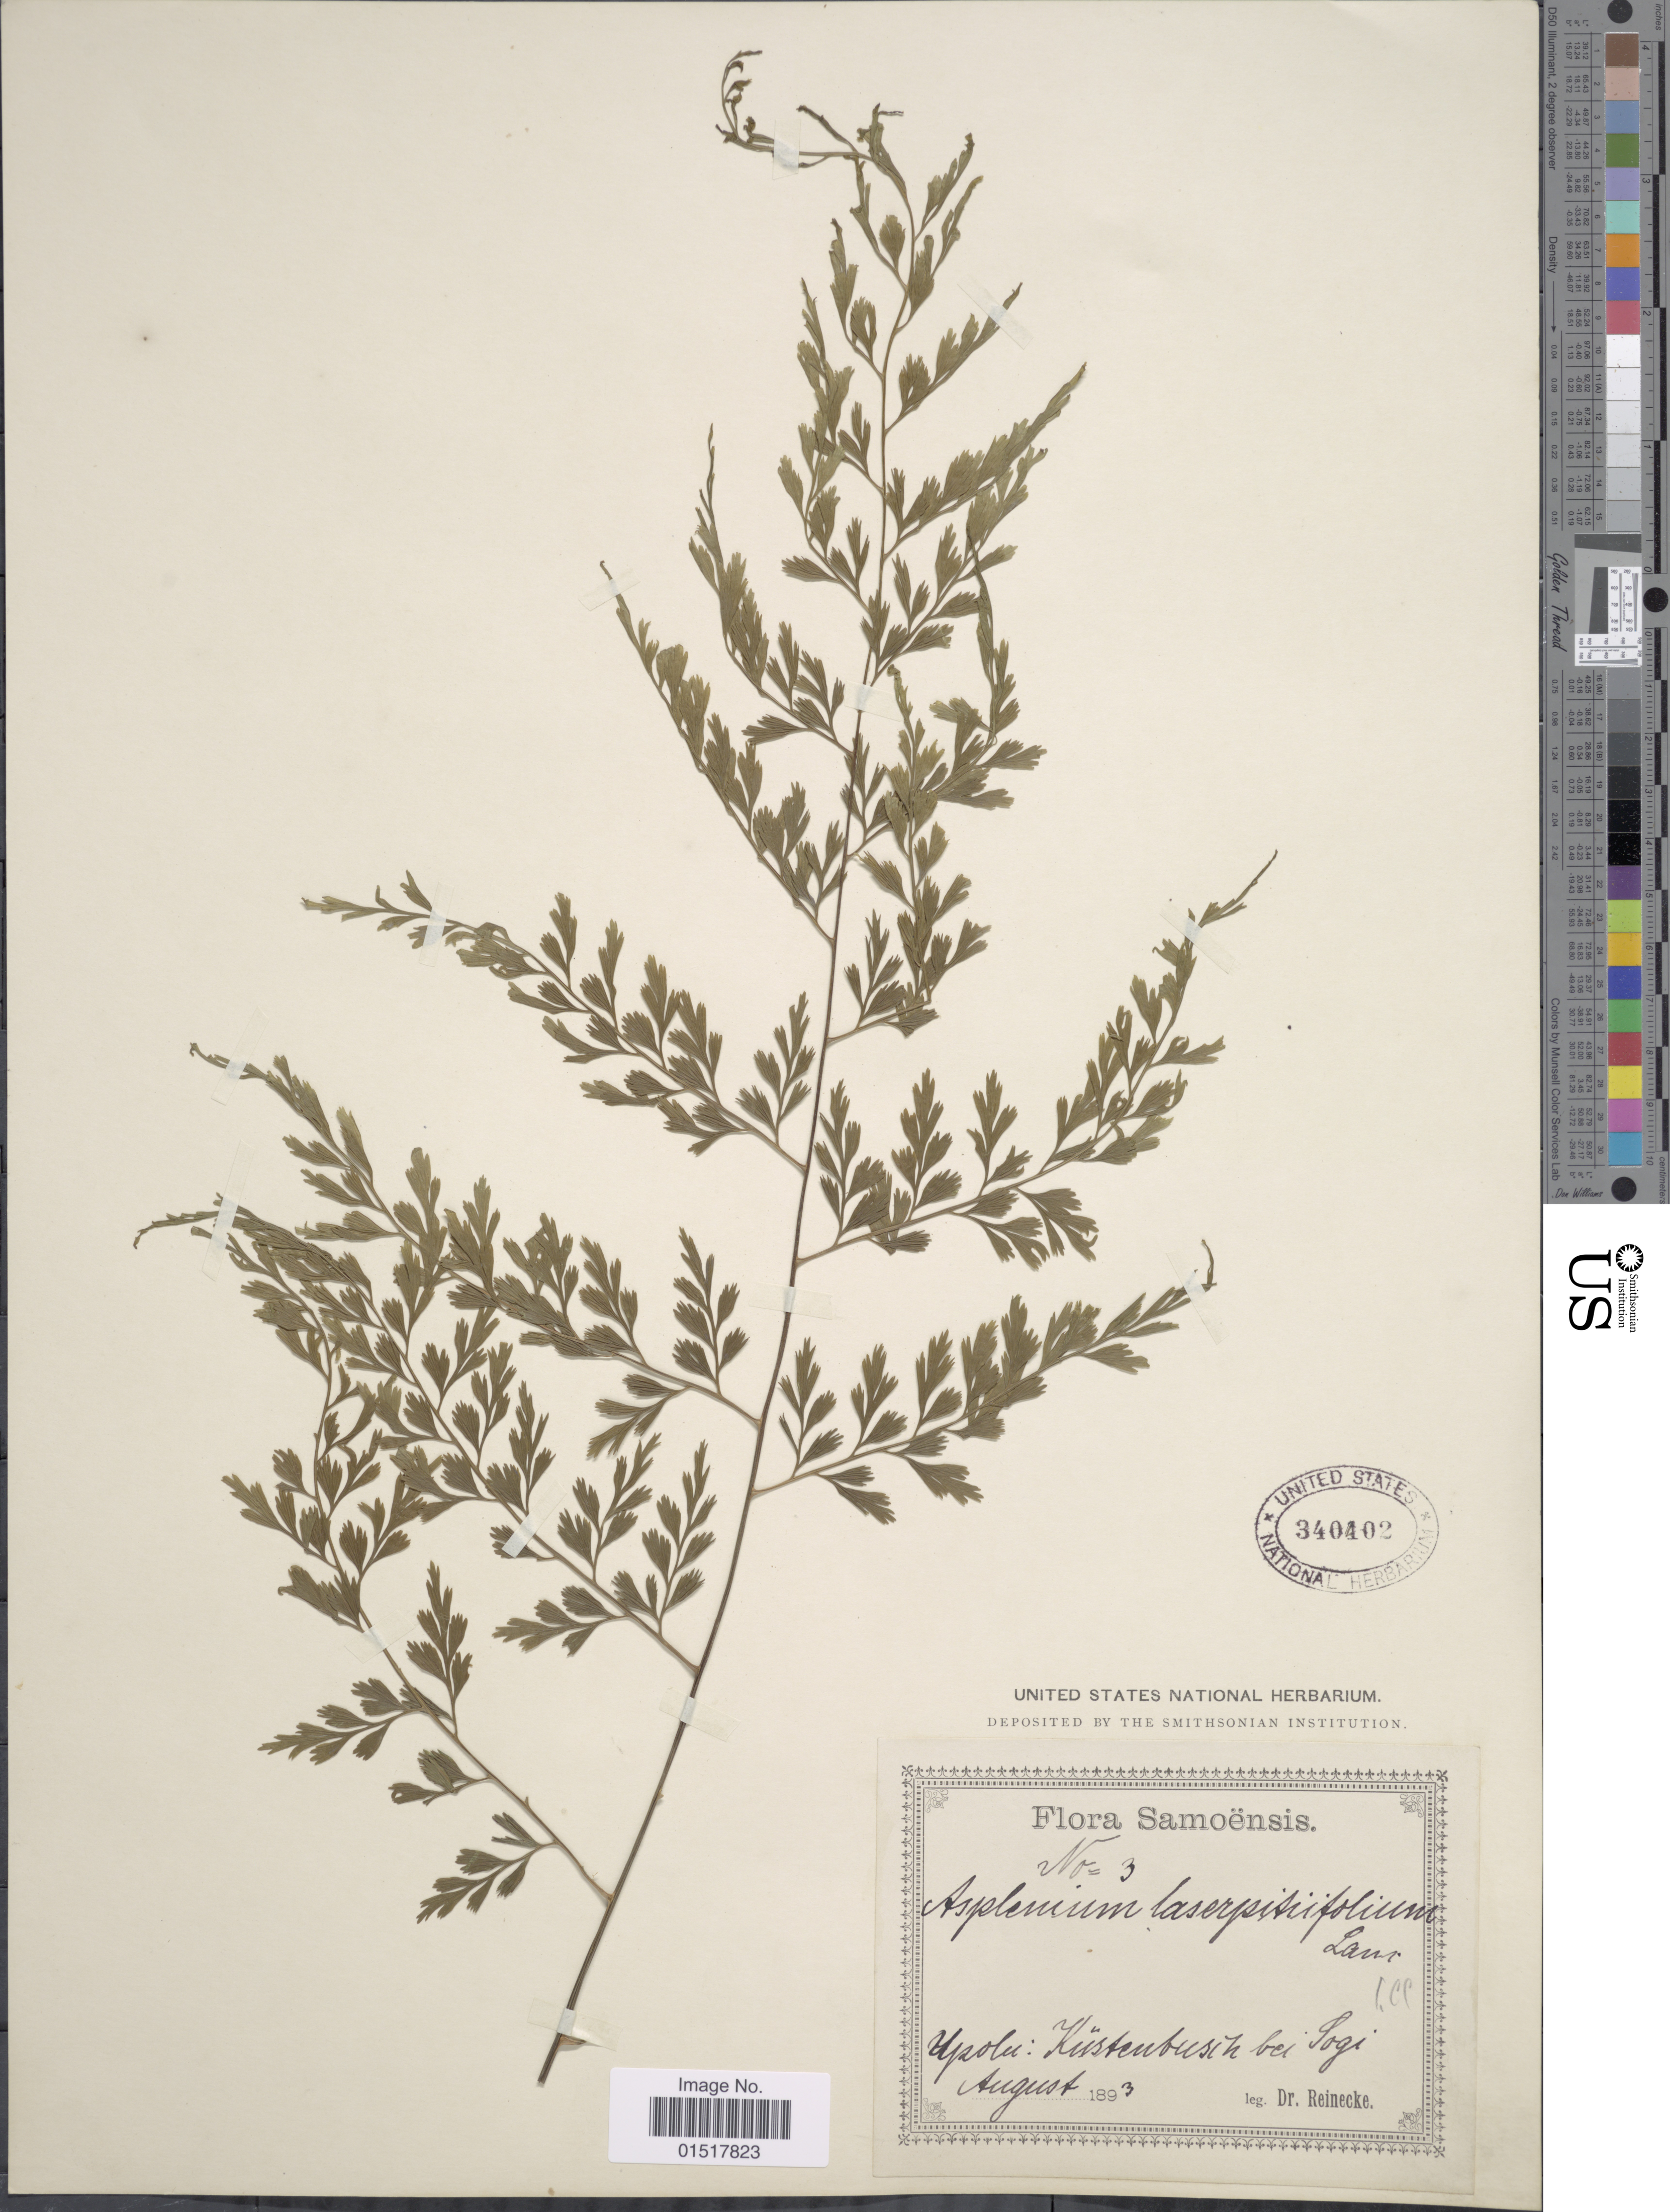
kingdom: Plantae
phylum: Tracheophyta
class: Polypodiopsida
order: Polypodiales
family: Aspleniaceae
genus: Asplenium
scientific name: Asplenium laserpitiifolium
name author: Lam.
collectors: -- Reinecke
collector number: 3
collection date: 1893-08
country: Samoa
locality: Samoënsis. Upolu: Küstenbusch bei Sogi. [interpreted]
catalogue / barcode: US 340402